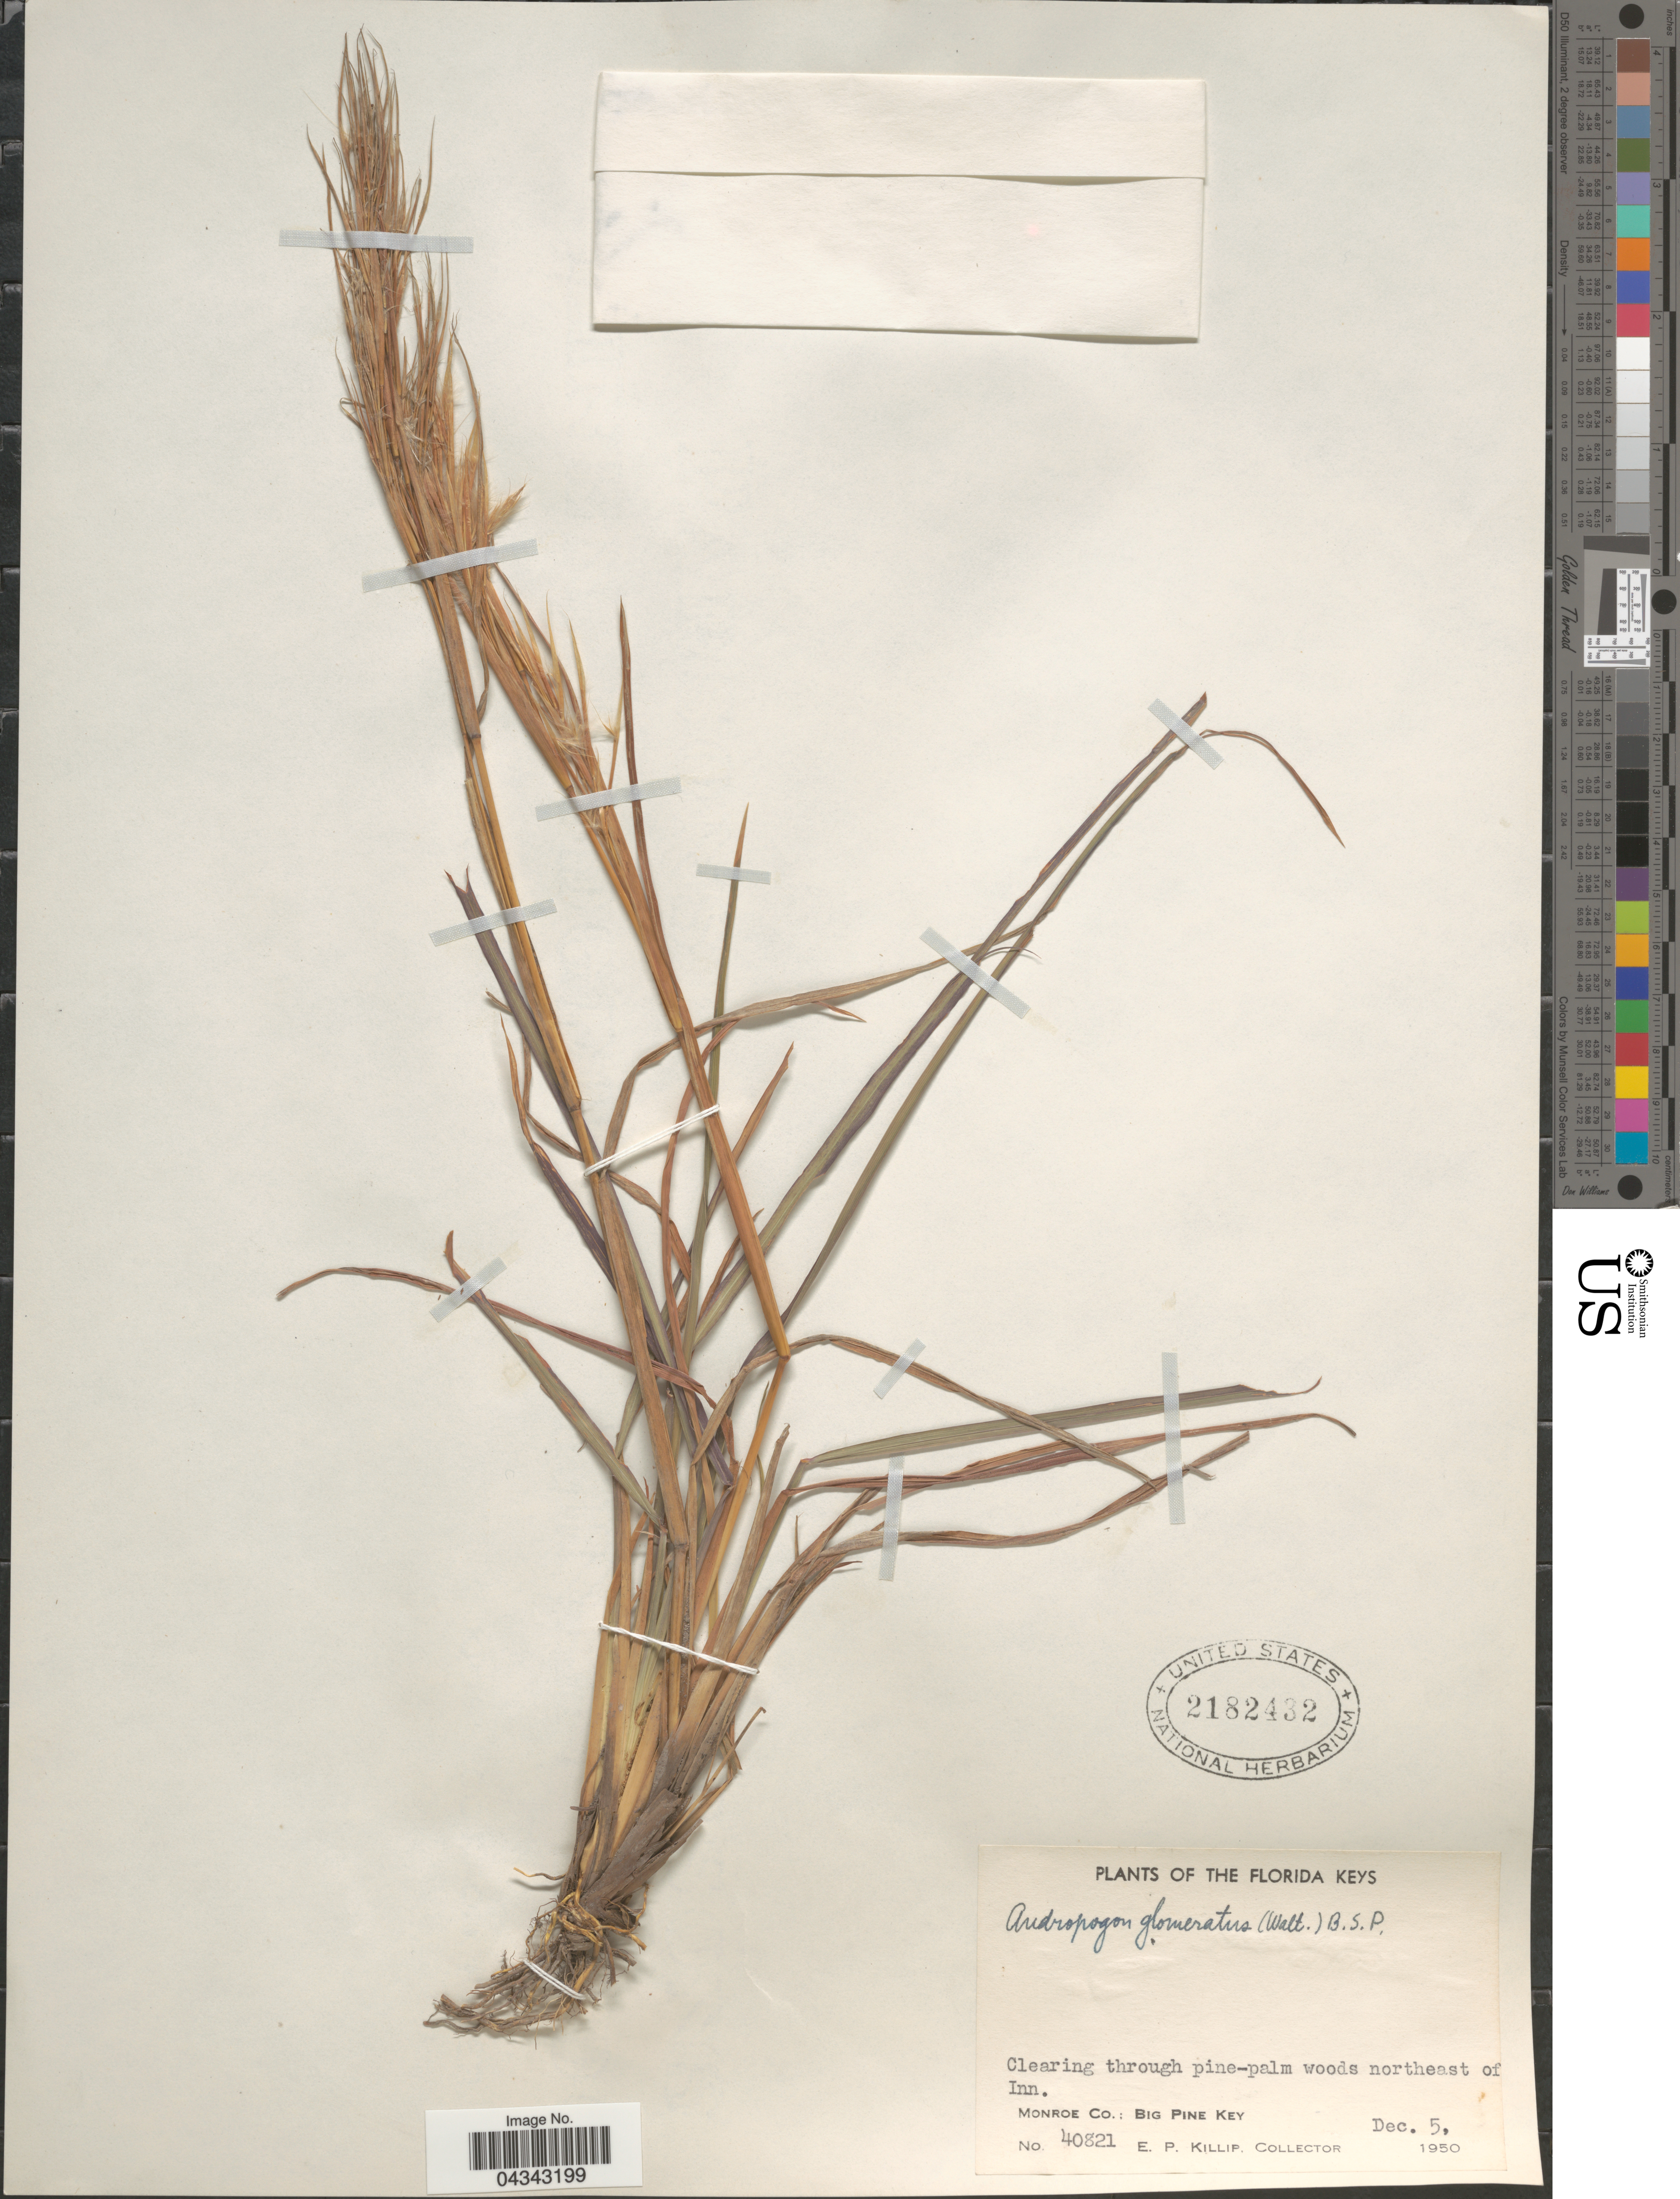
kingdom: Plantae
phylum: Tracheophyta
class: Liliopsida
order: Poales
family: Poaceae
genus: Andropogon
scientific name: Andropogon glomeratus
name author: (Walter) Britton, Stearns & Poggenb.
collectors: E. P. Killip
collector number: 40821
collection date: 1950-12-05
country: United States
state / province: Florida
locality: The Florida Keys. Clearing through pine-palm woods northeast of Inn. Monroe Co.: Big Pine Key.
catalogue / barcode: US 2182432